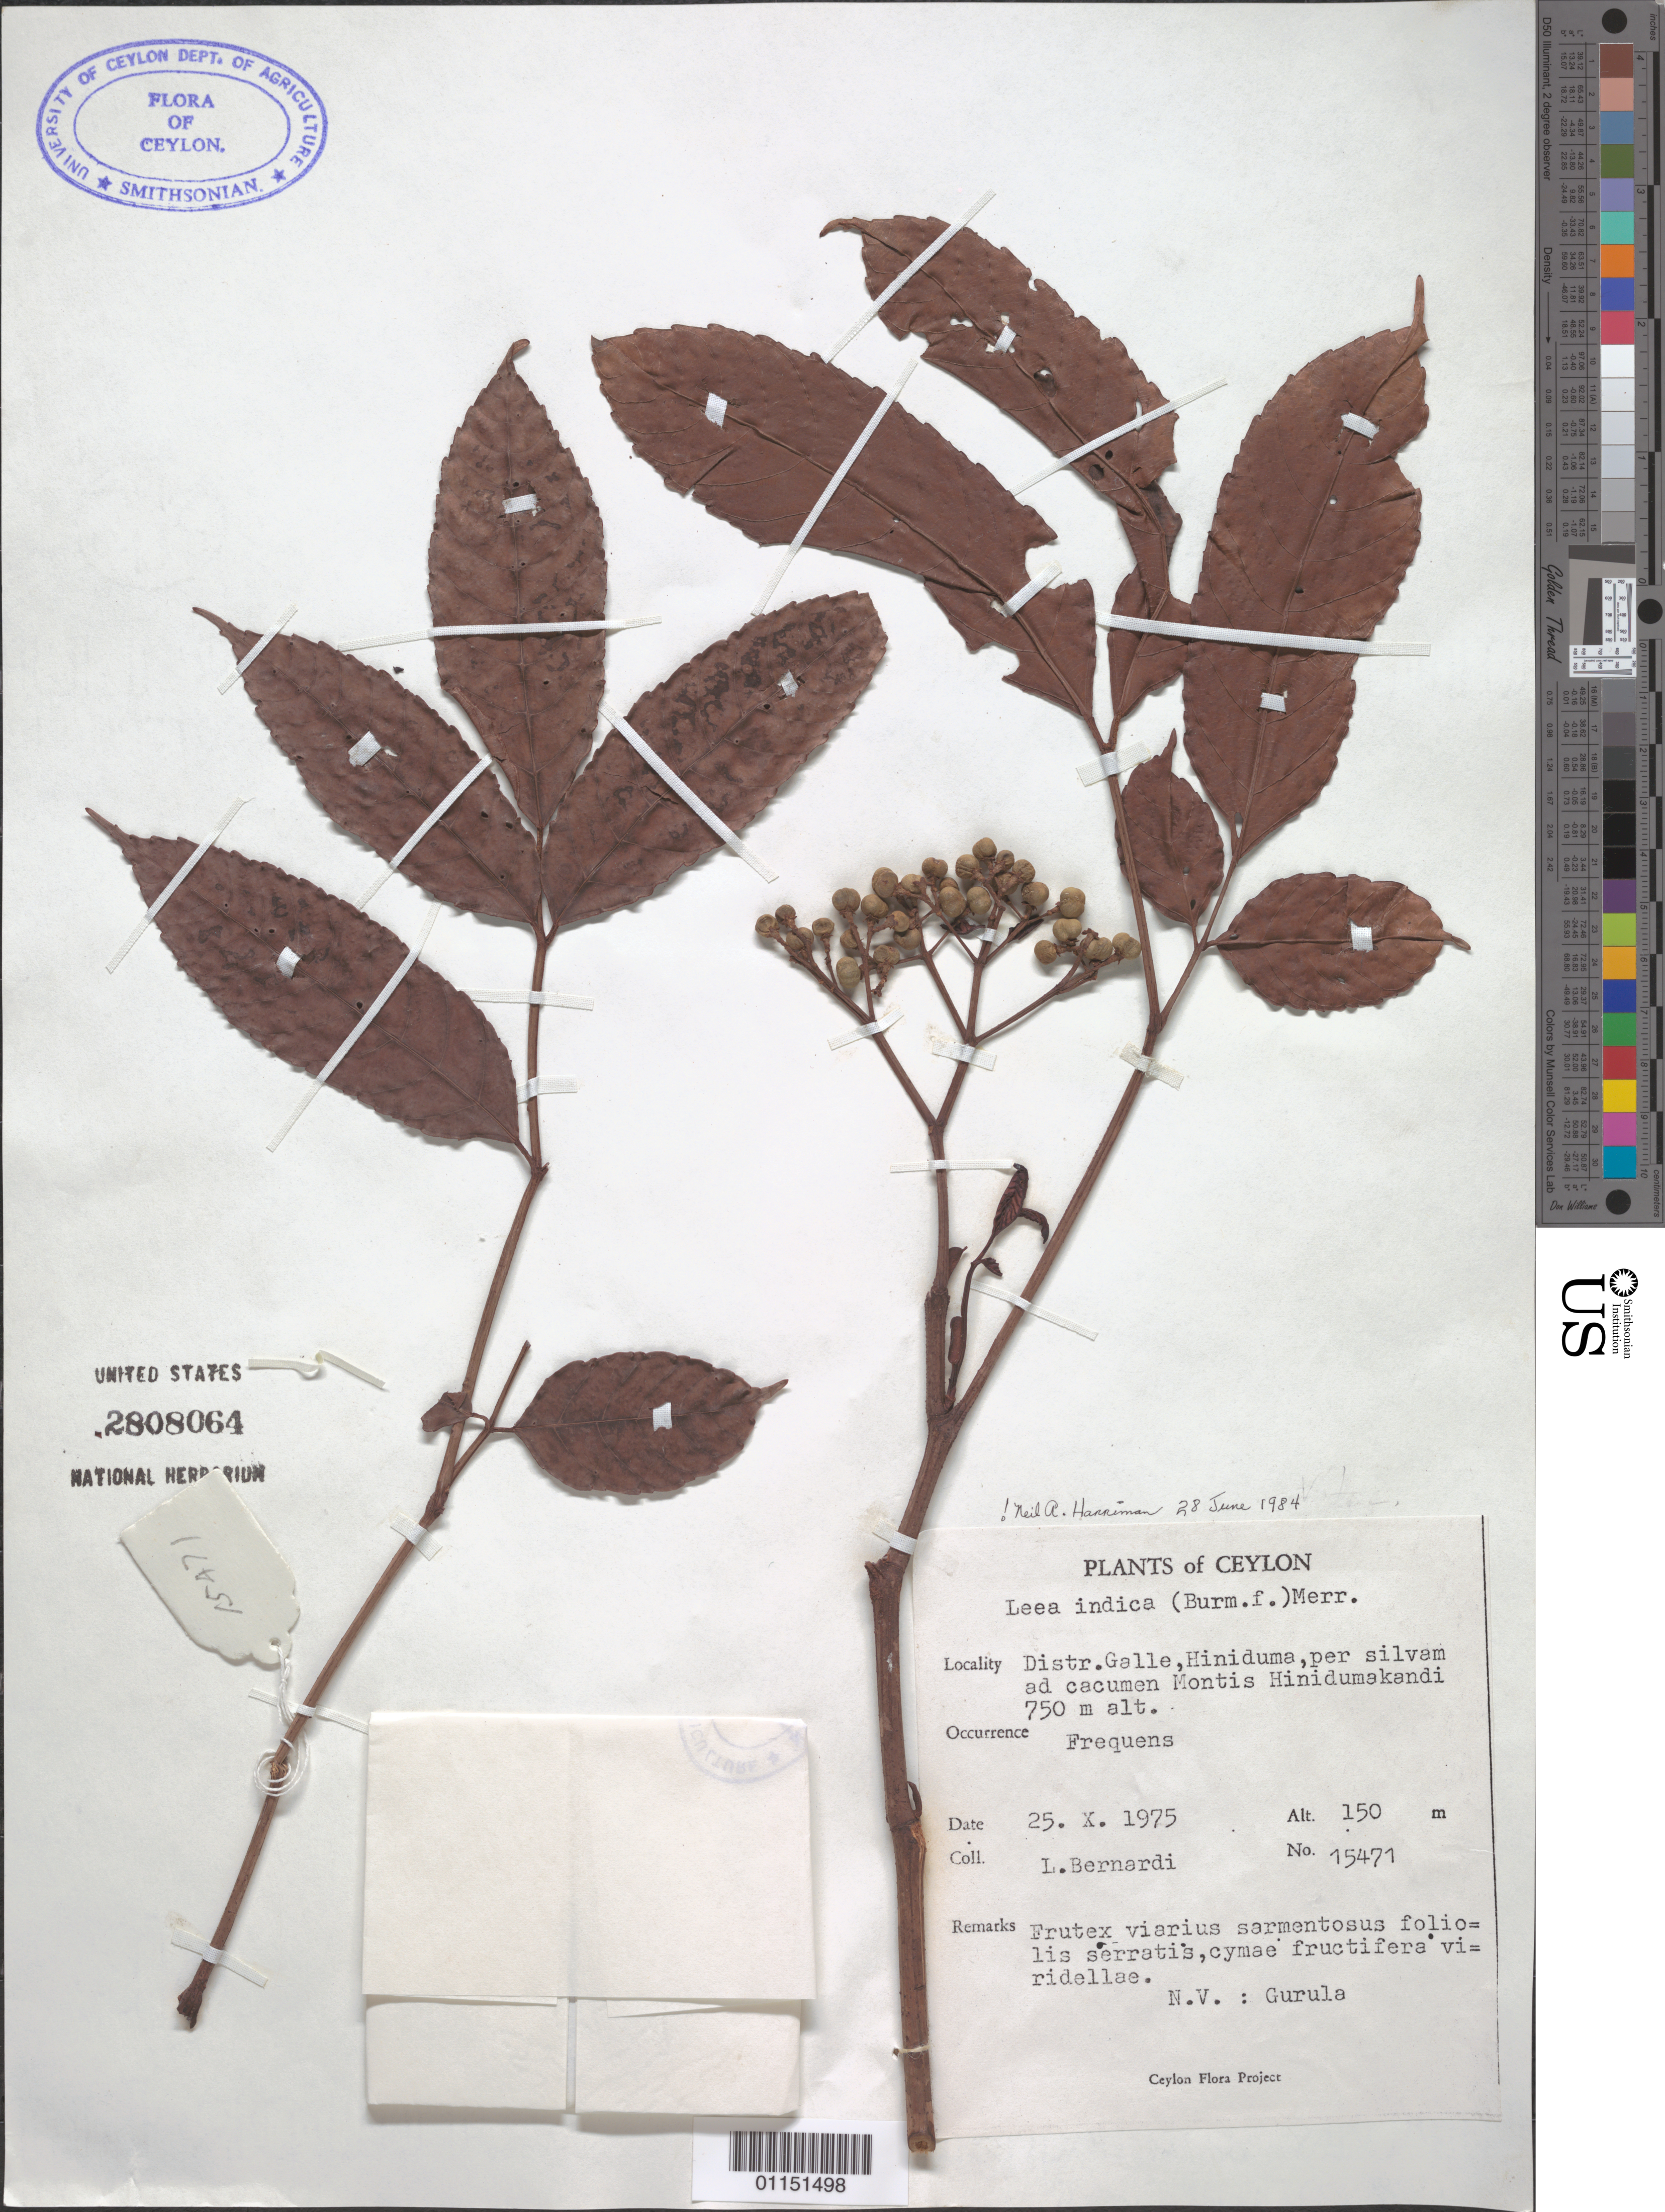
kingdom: Plantae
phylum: Tracheophyta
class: Magnoliopsida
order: Vitales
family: Vitaceae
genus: Leea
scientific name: Leea indica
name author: (Burm. f.) Merr.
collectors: A. L. Bernardi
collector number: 15471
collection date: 1975-10-25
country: Sri Lanka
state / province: Southern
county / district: Galle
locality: Hiniduma. Mt Hinidumakandi.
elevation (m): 150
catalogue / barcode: US 2808064